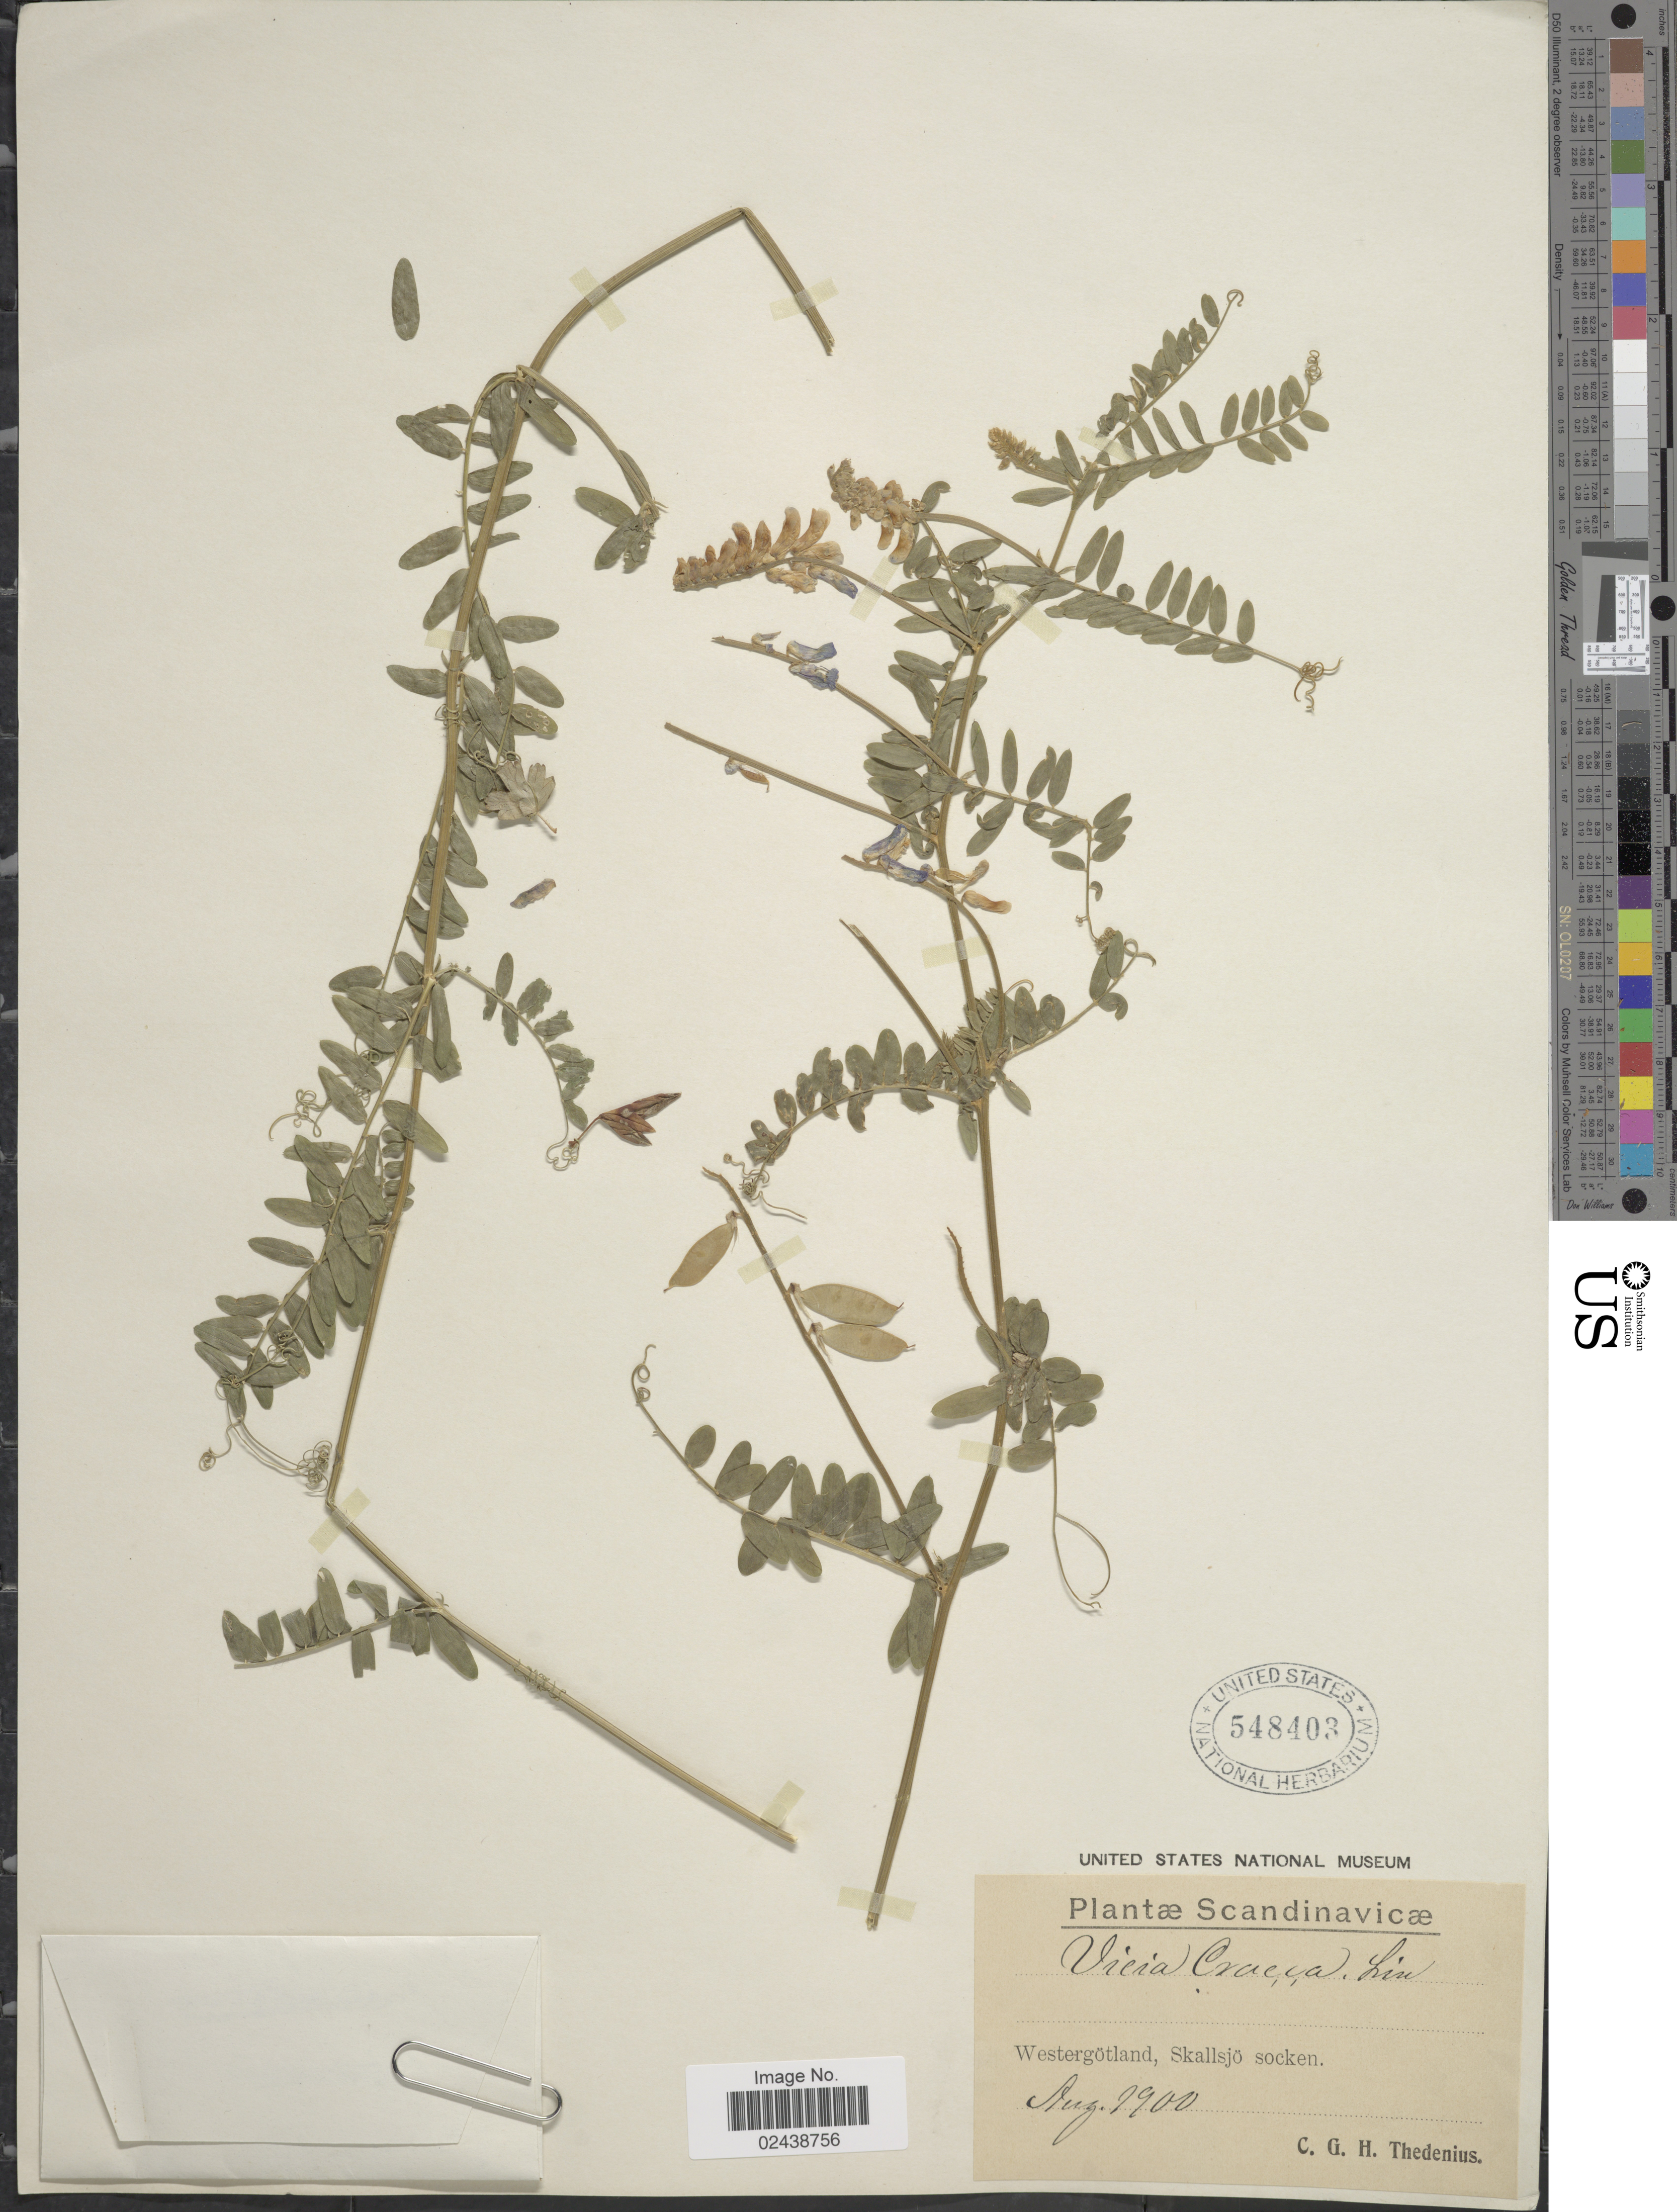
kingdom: Plantae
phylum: Tracheophyta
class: Magnoliopsida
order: Fabales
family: Fabaceae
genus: Vicia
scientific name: Vicia cracca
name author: L.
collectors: C. Thedenius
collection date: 1900-08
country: Sweden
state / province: Västra Götaland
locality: Westergötland, Skallsjö socken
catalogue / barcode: US 548403